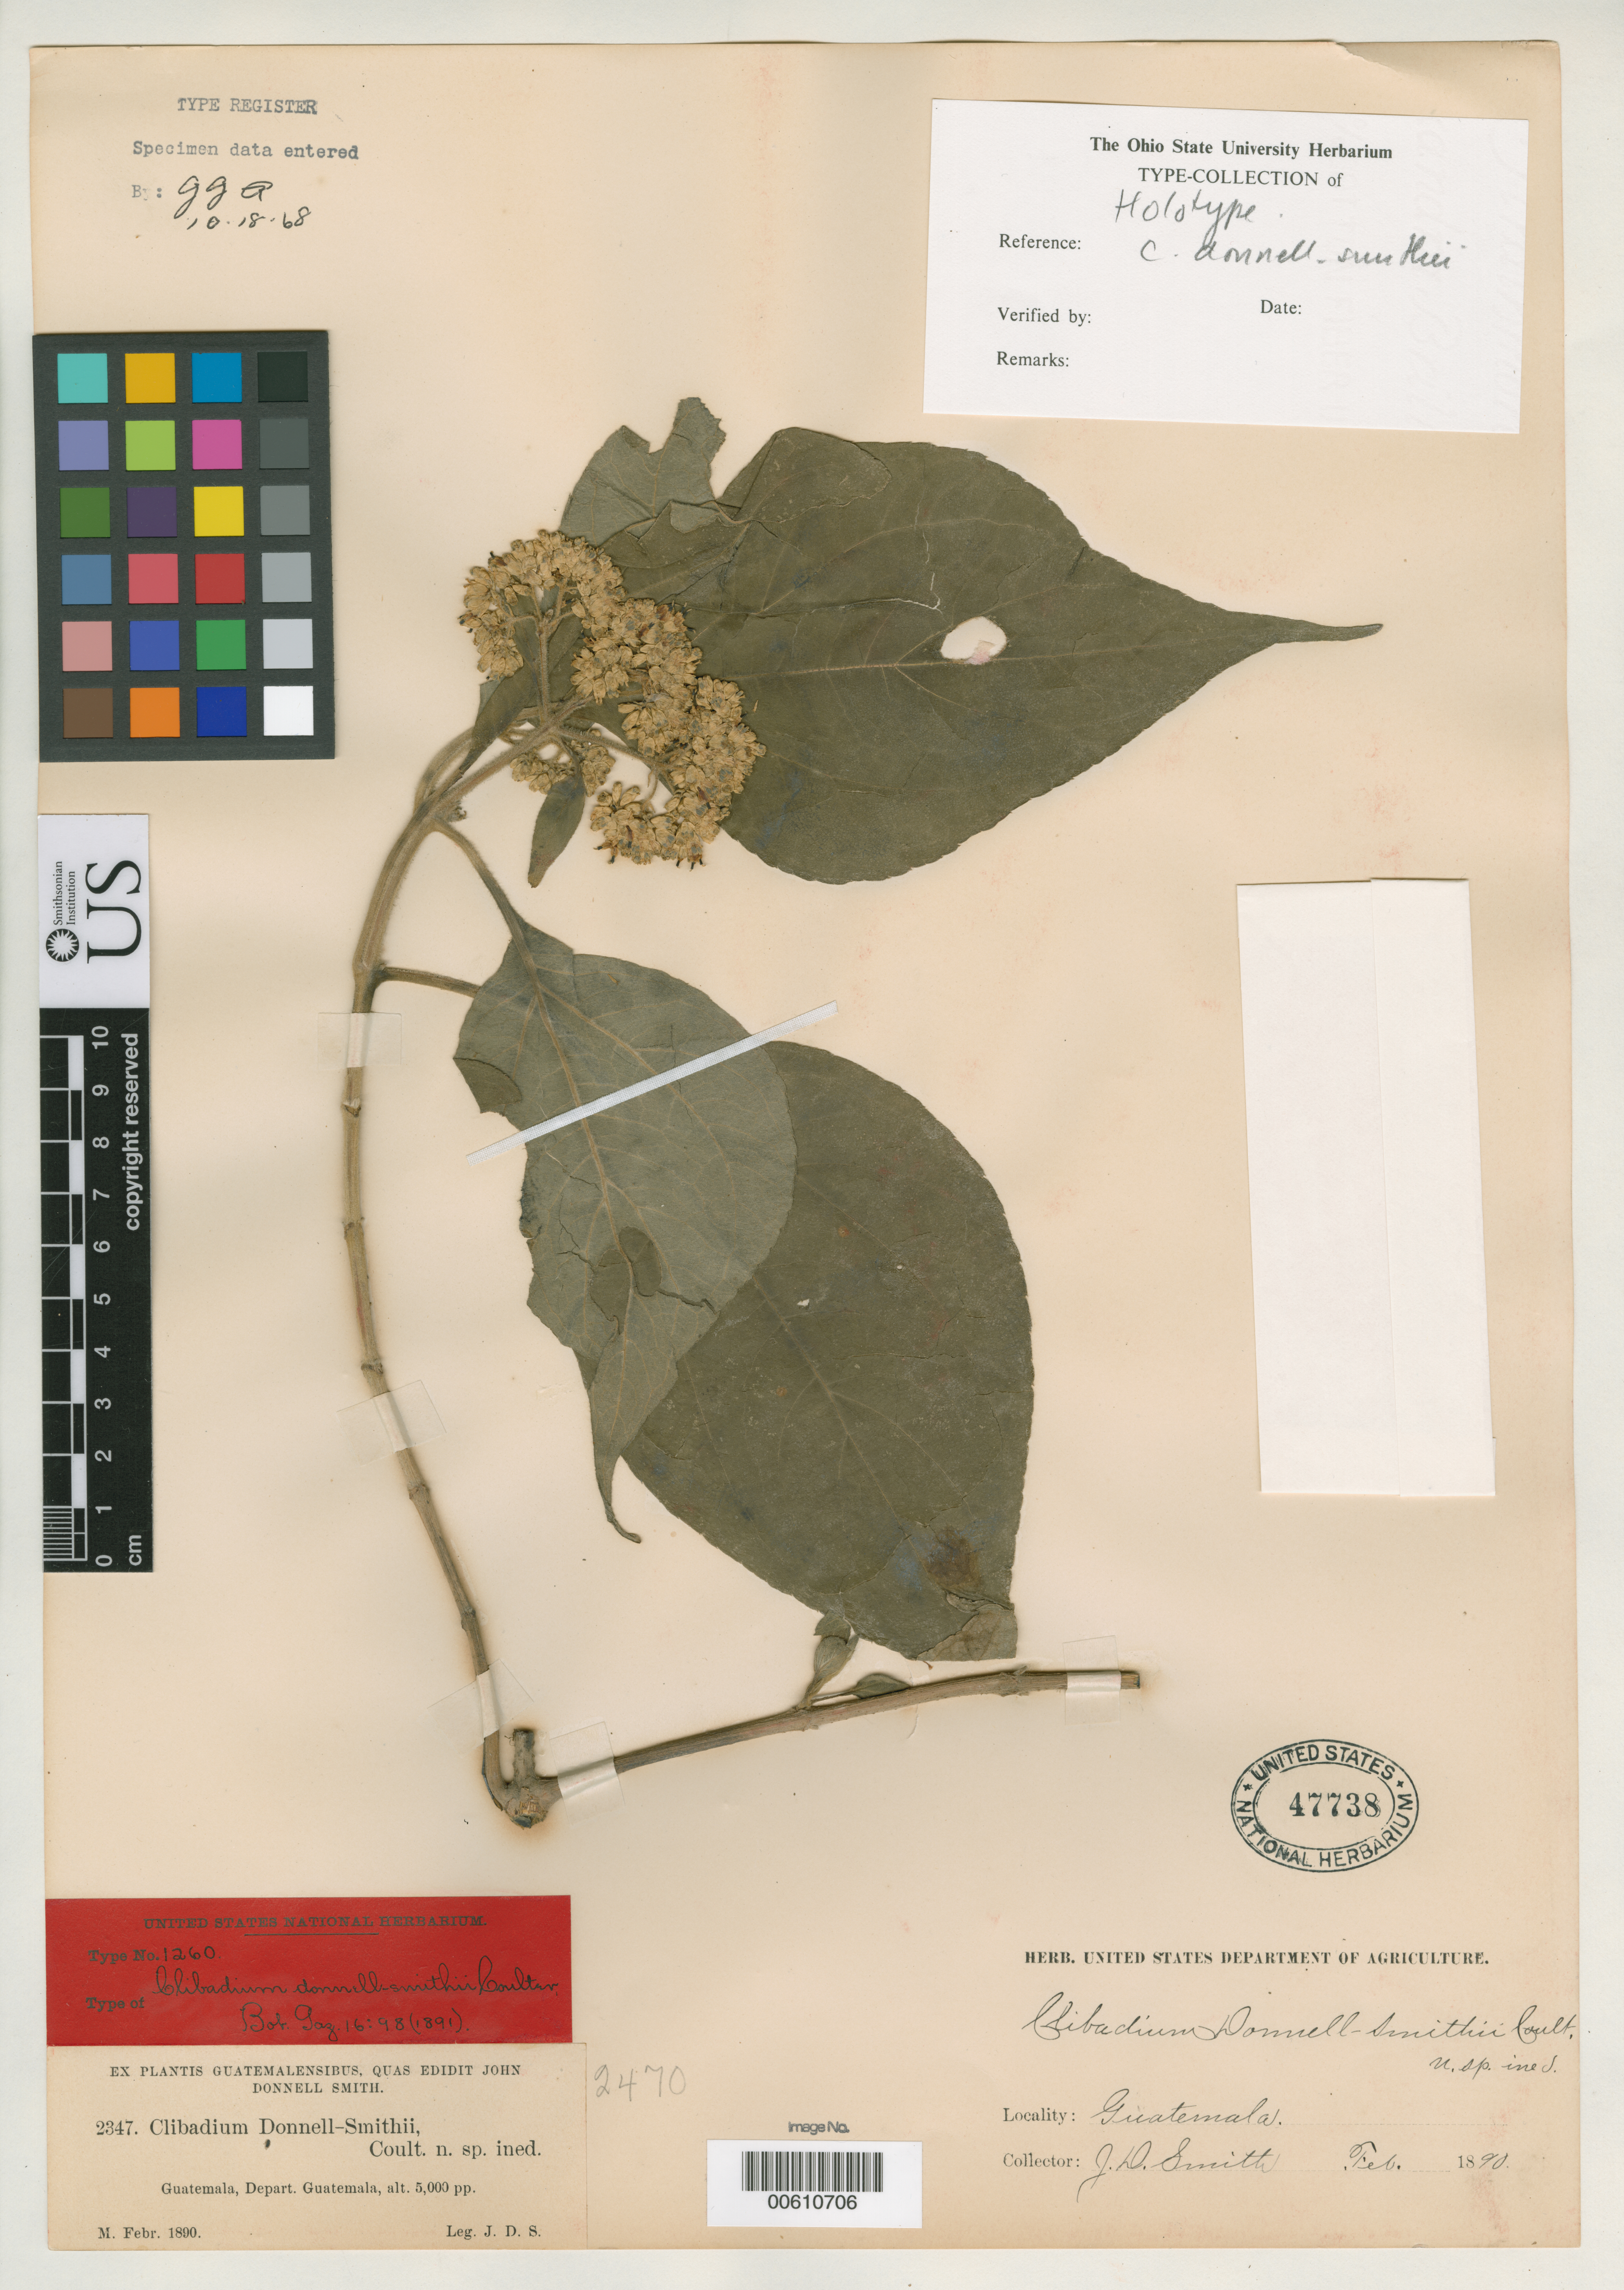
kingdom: Plantae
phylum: Tracheophyta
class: Magnoliopsida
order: Asterales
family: Asteraceae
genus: Clibadium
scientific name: Clibadium donnell-smithii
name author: J.M. Coult.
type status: Holotype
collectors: J. Donnell Smith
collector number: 2347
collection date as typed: Feb 1890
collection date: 1890-02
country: Guatemala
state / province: Guatemala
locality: Alt. 5000 ft.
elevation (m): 1524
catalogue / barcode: US 47738